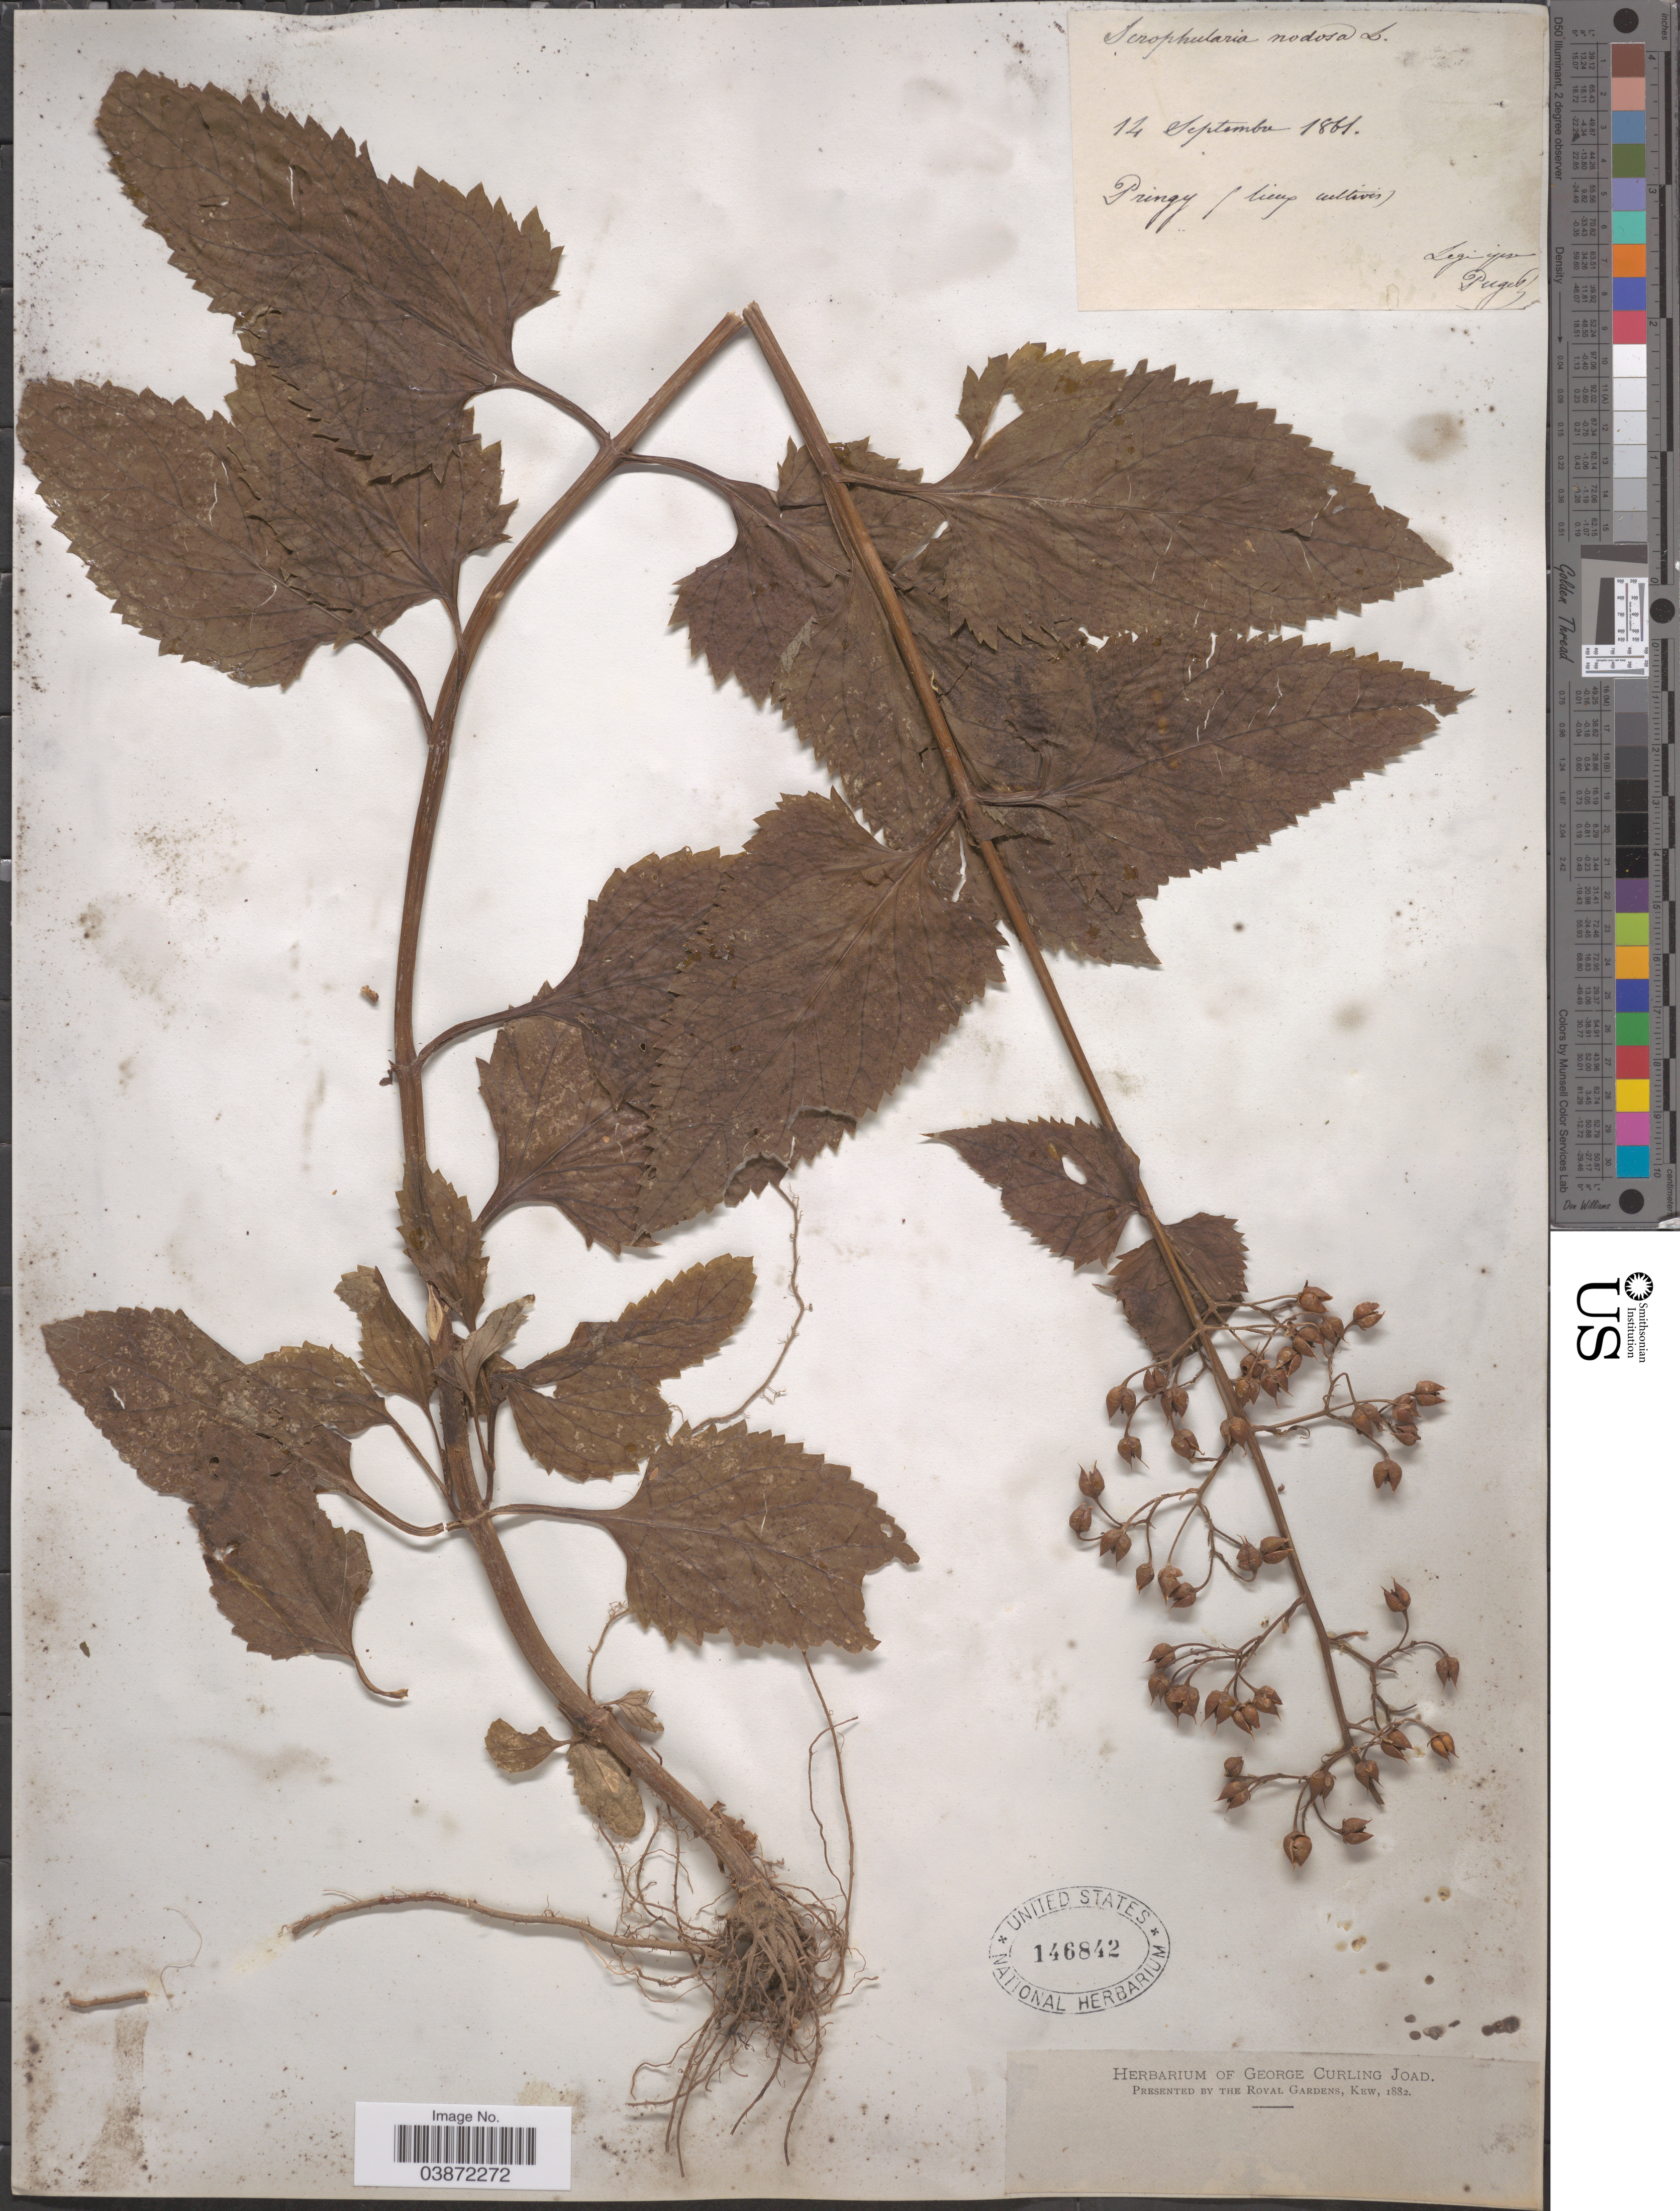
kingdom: Plantae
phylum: Tracheophyta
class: Magnoliopsida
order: Lamiales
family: Scrophulariaceae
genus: Scrophularia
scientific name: Scrophularia nodosa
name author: L.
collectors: -. Puget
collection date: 1861-09-14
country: France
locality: Pringy (lieux cultivis).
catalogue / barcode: US 146842